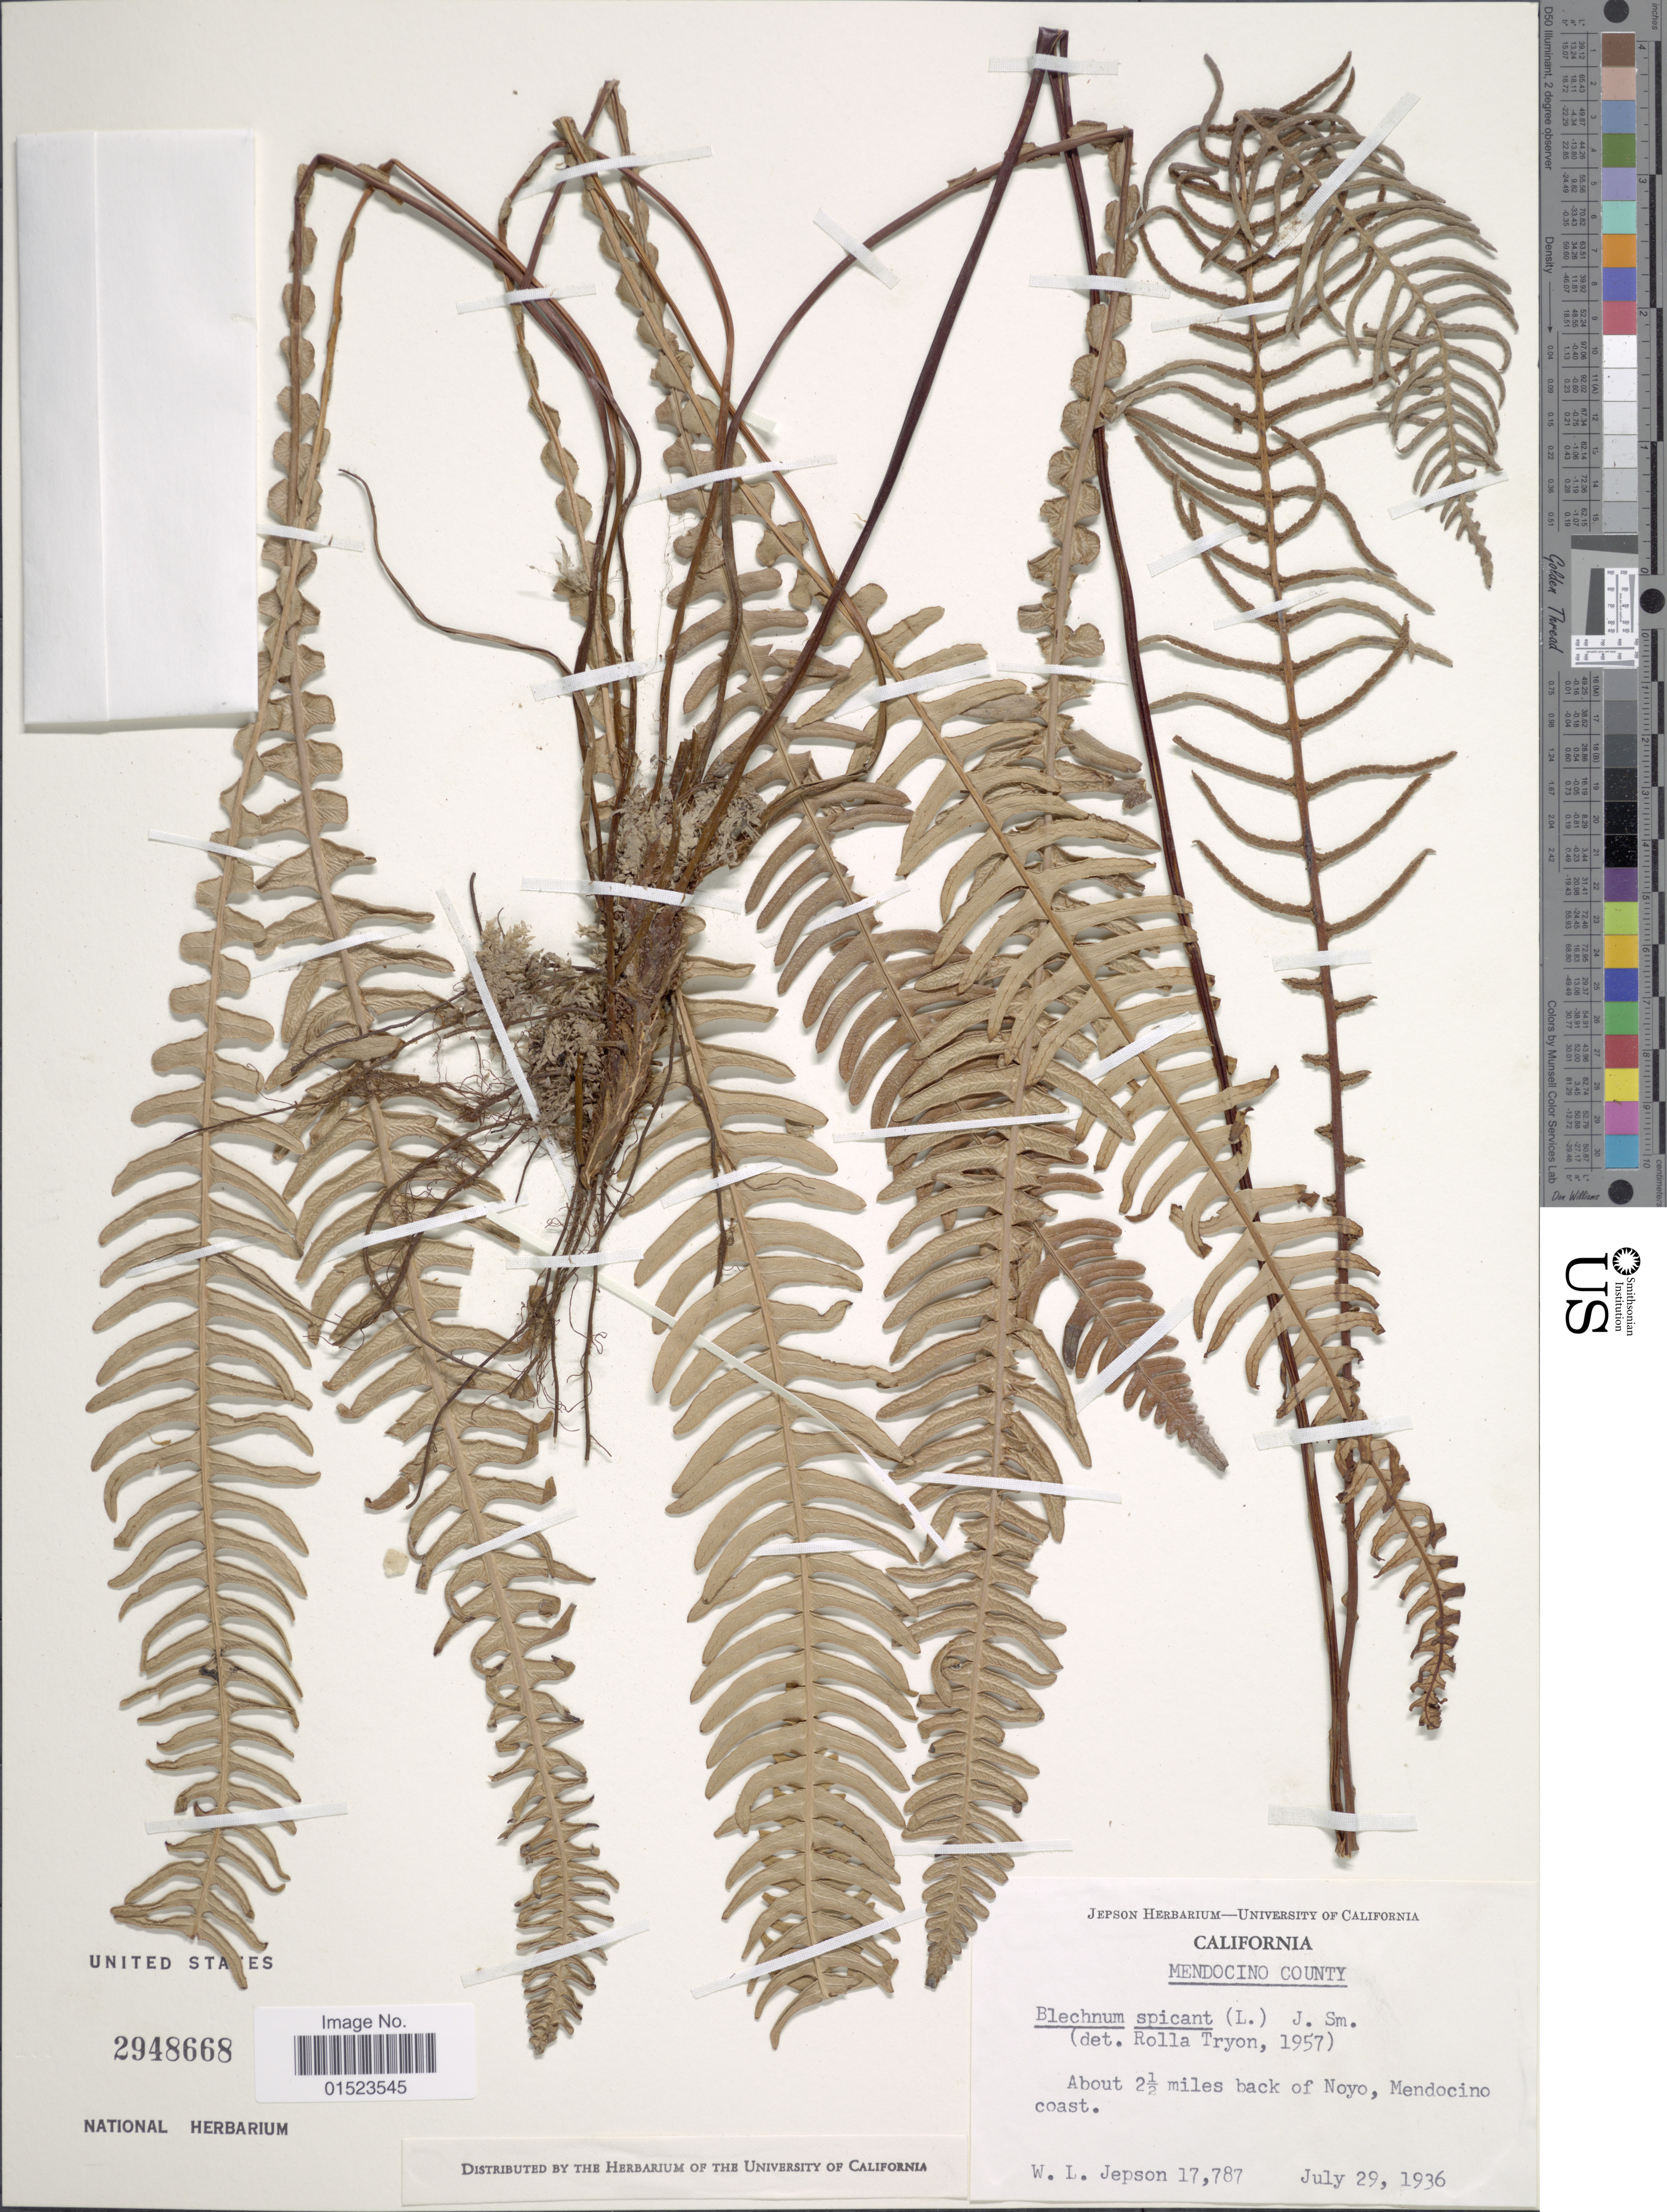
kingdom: Plantae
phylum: Tracheophyta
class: Polypodiopsida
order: Polypodiales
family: Blechnaceae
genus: Blechnum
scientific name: Blechnum spicant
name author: (L.) Sm.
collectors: W. L. Jepson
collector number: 17787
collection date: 1936-07-29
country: United States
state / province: California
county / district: Mendocino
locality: Mendocino County, About 2.5 miles back of Noyo, Mendocino coast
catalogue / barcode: US 2948668